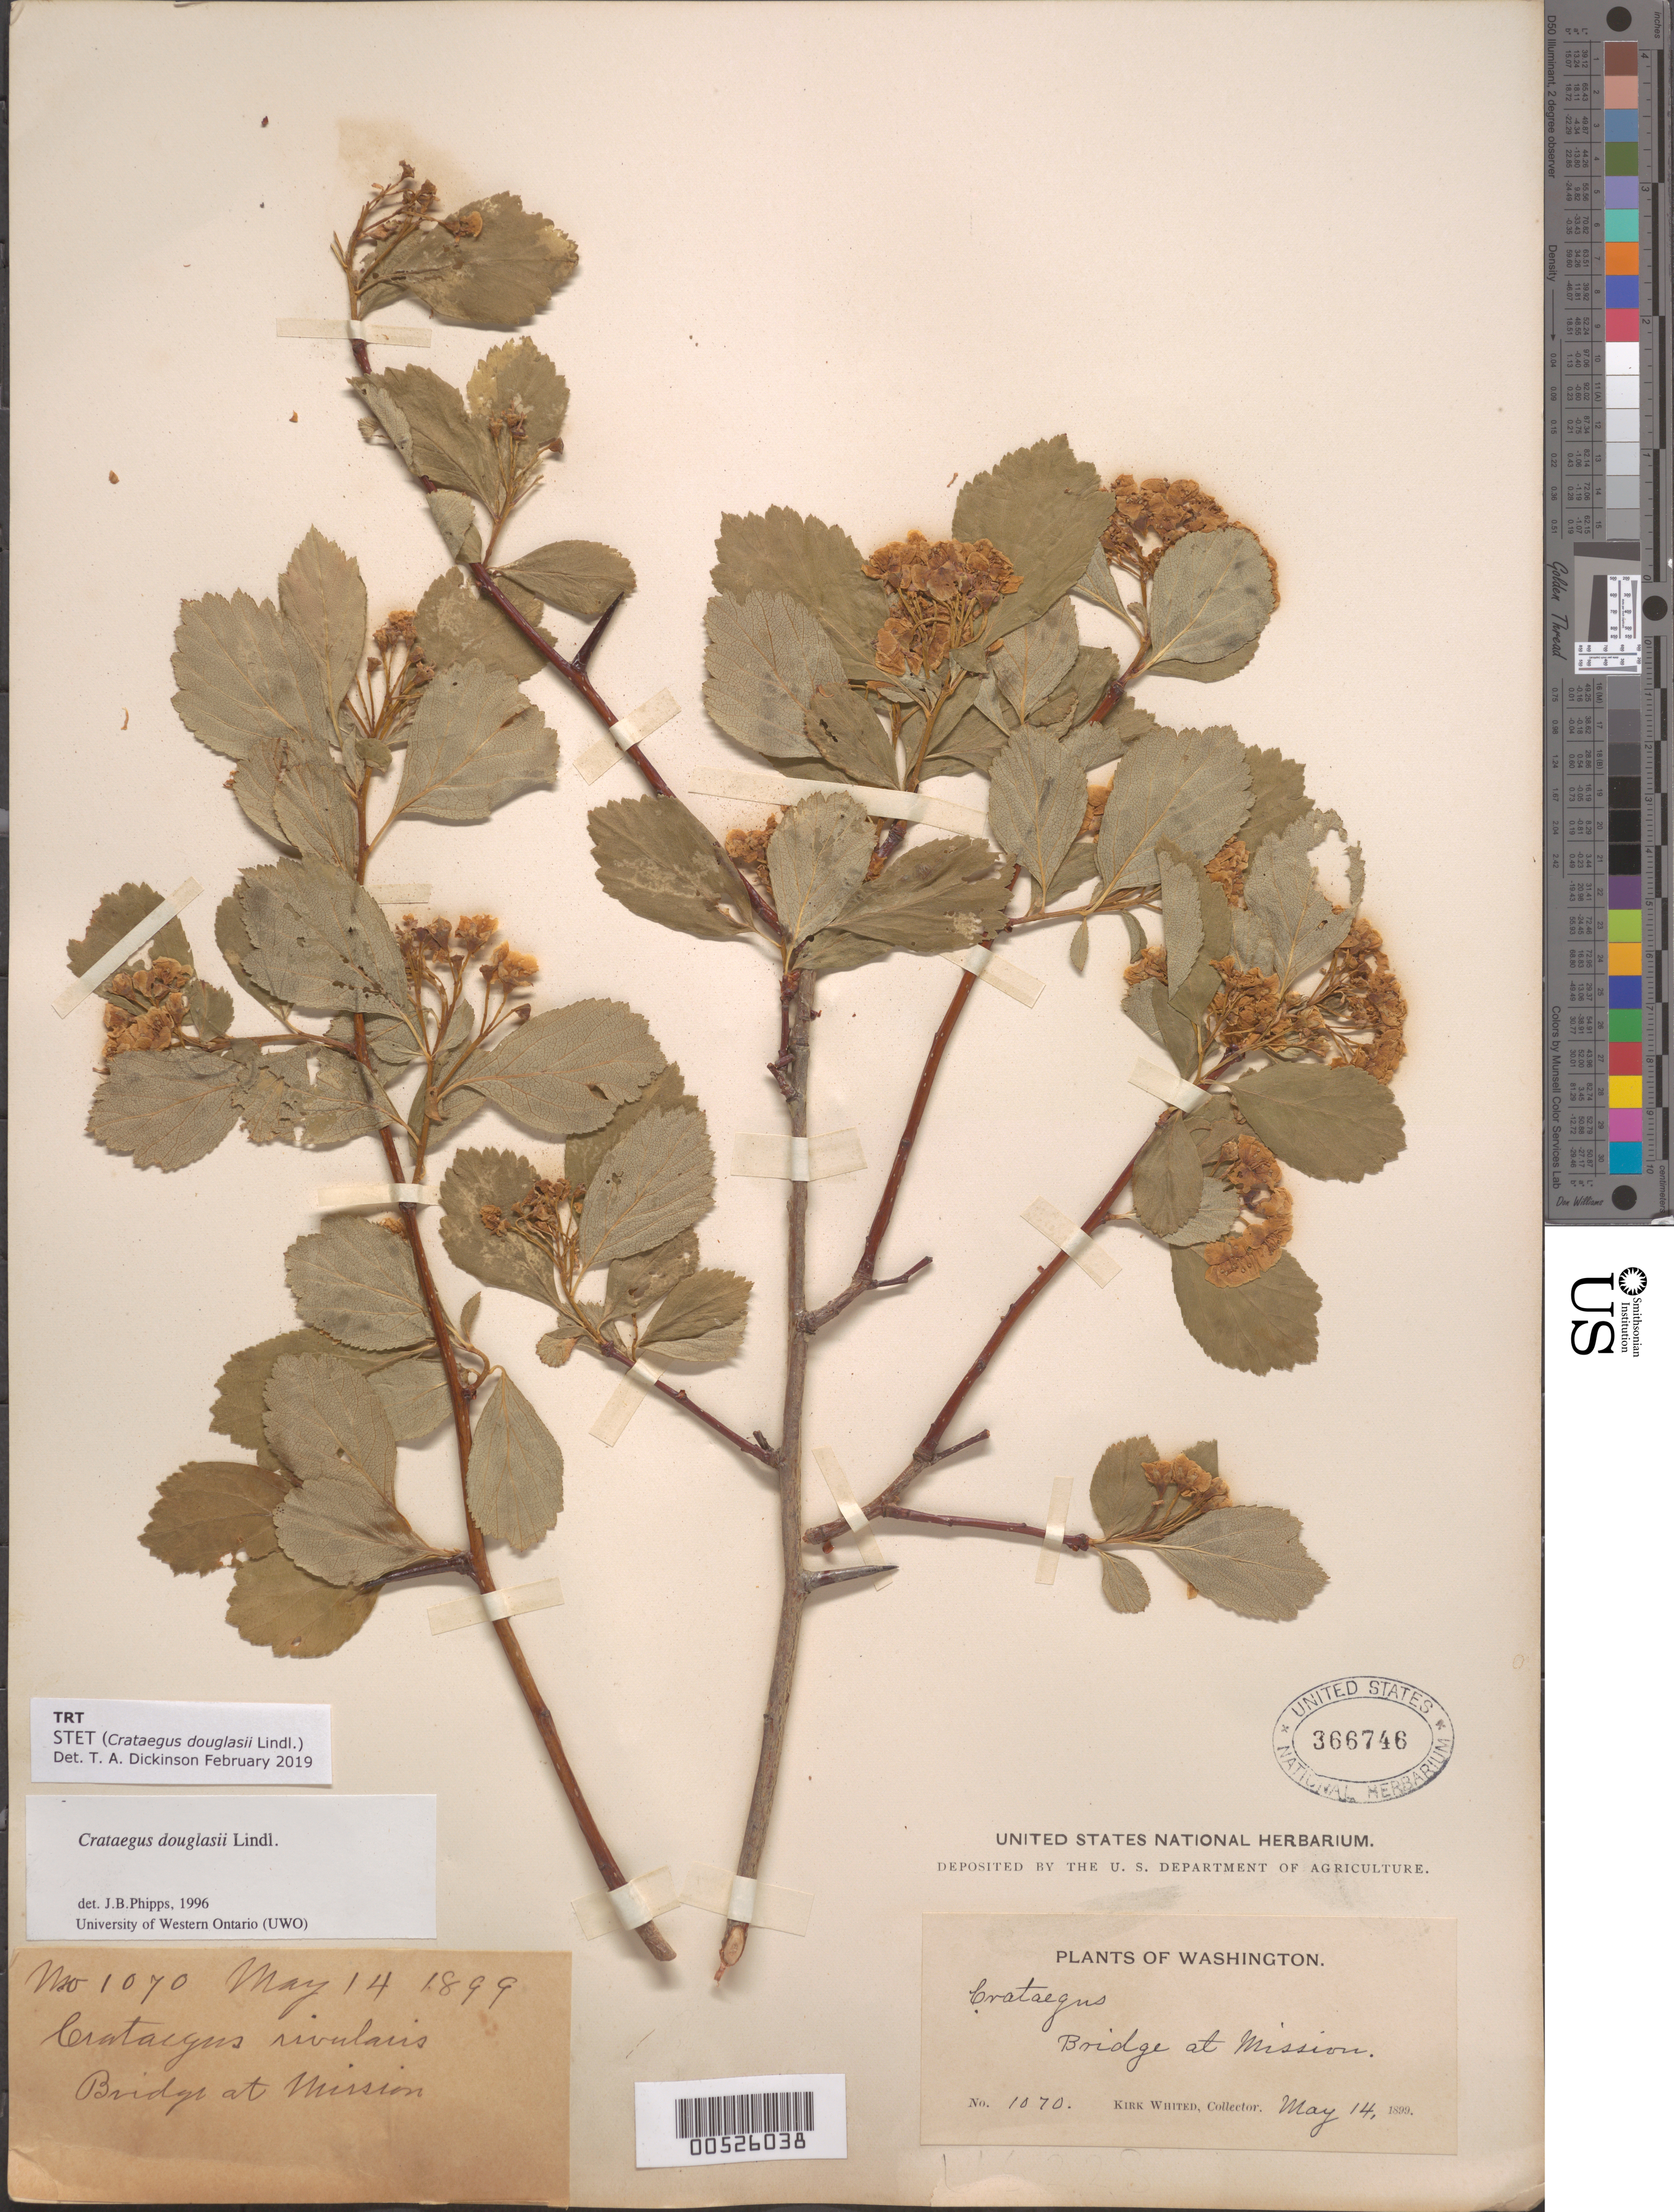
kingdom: Plantae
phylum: Tracheophyta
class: Magnoliopsida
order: Rosales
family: Rosaceae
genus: Crataegus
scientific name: Crataegus douglasii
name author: Lindl.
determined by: Phipps, James B., (UWO), University of Western Ontario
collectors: K. Whited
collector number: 1070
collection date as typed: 14 May 1899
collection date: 1899-05-14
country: United States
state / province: Washington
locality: Bridge at Mission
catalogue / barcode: US 366746